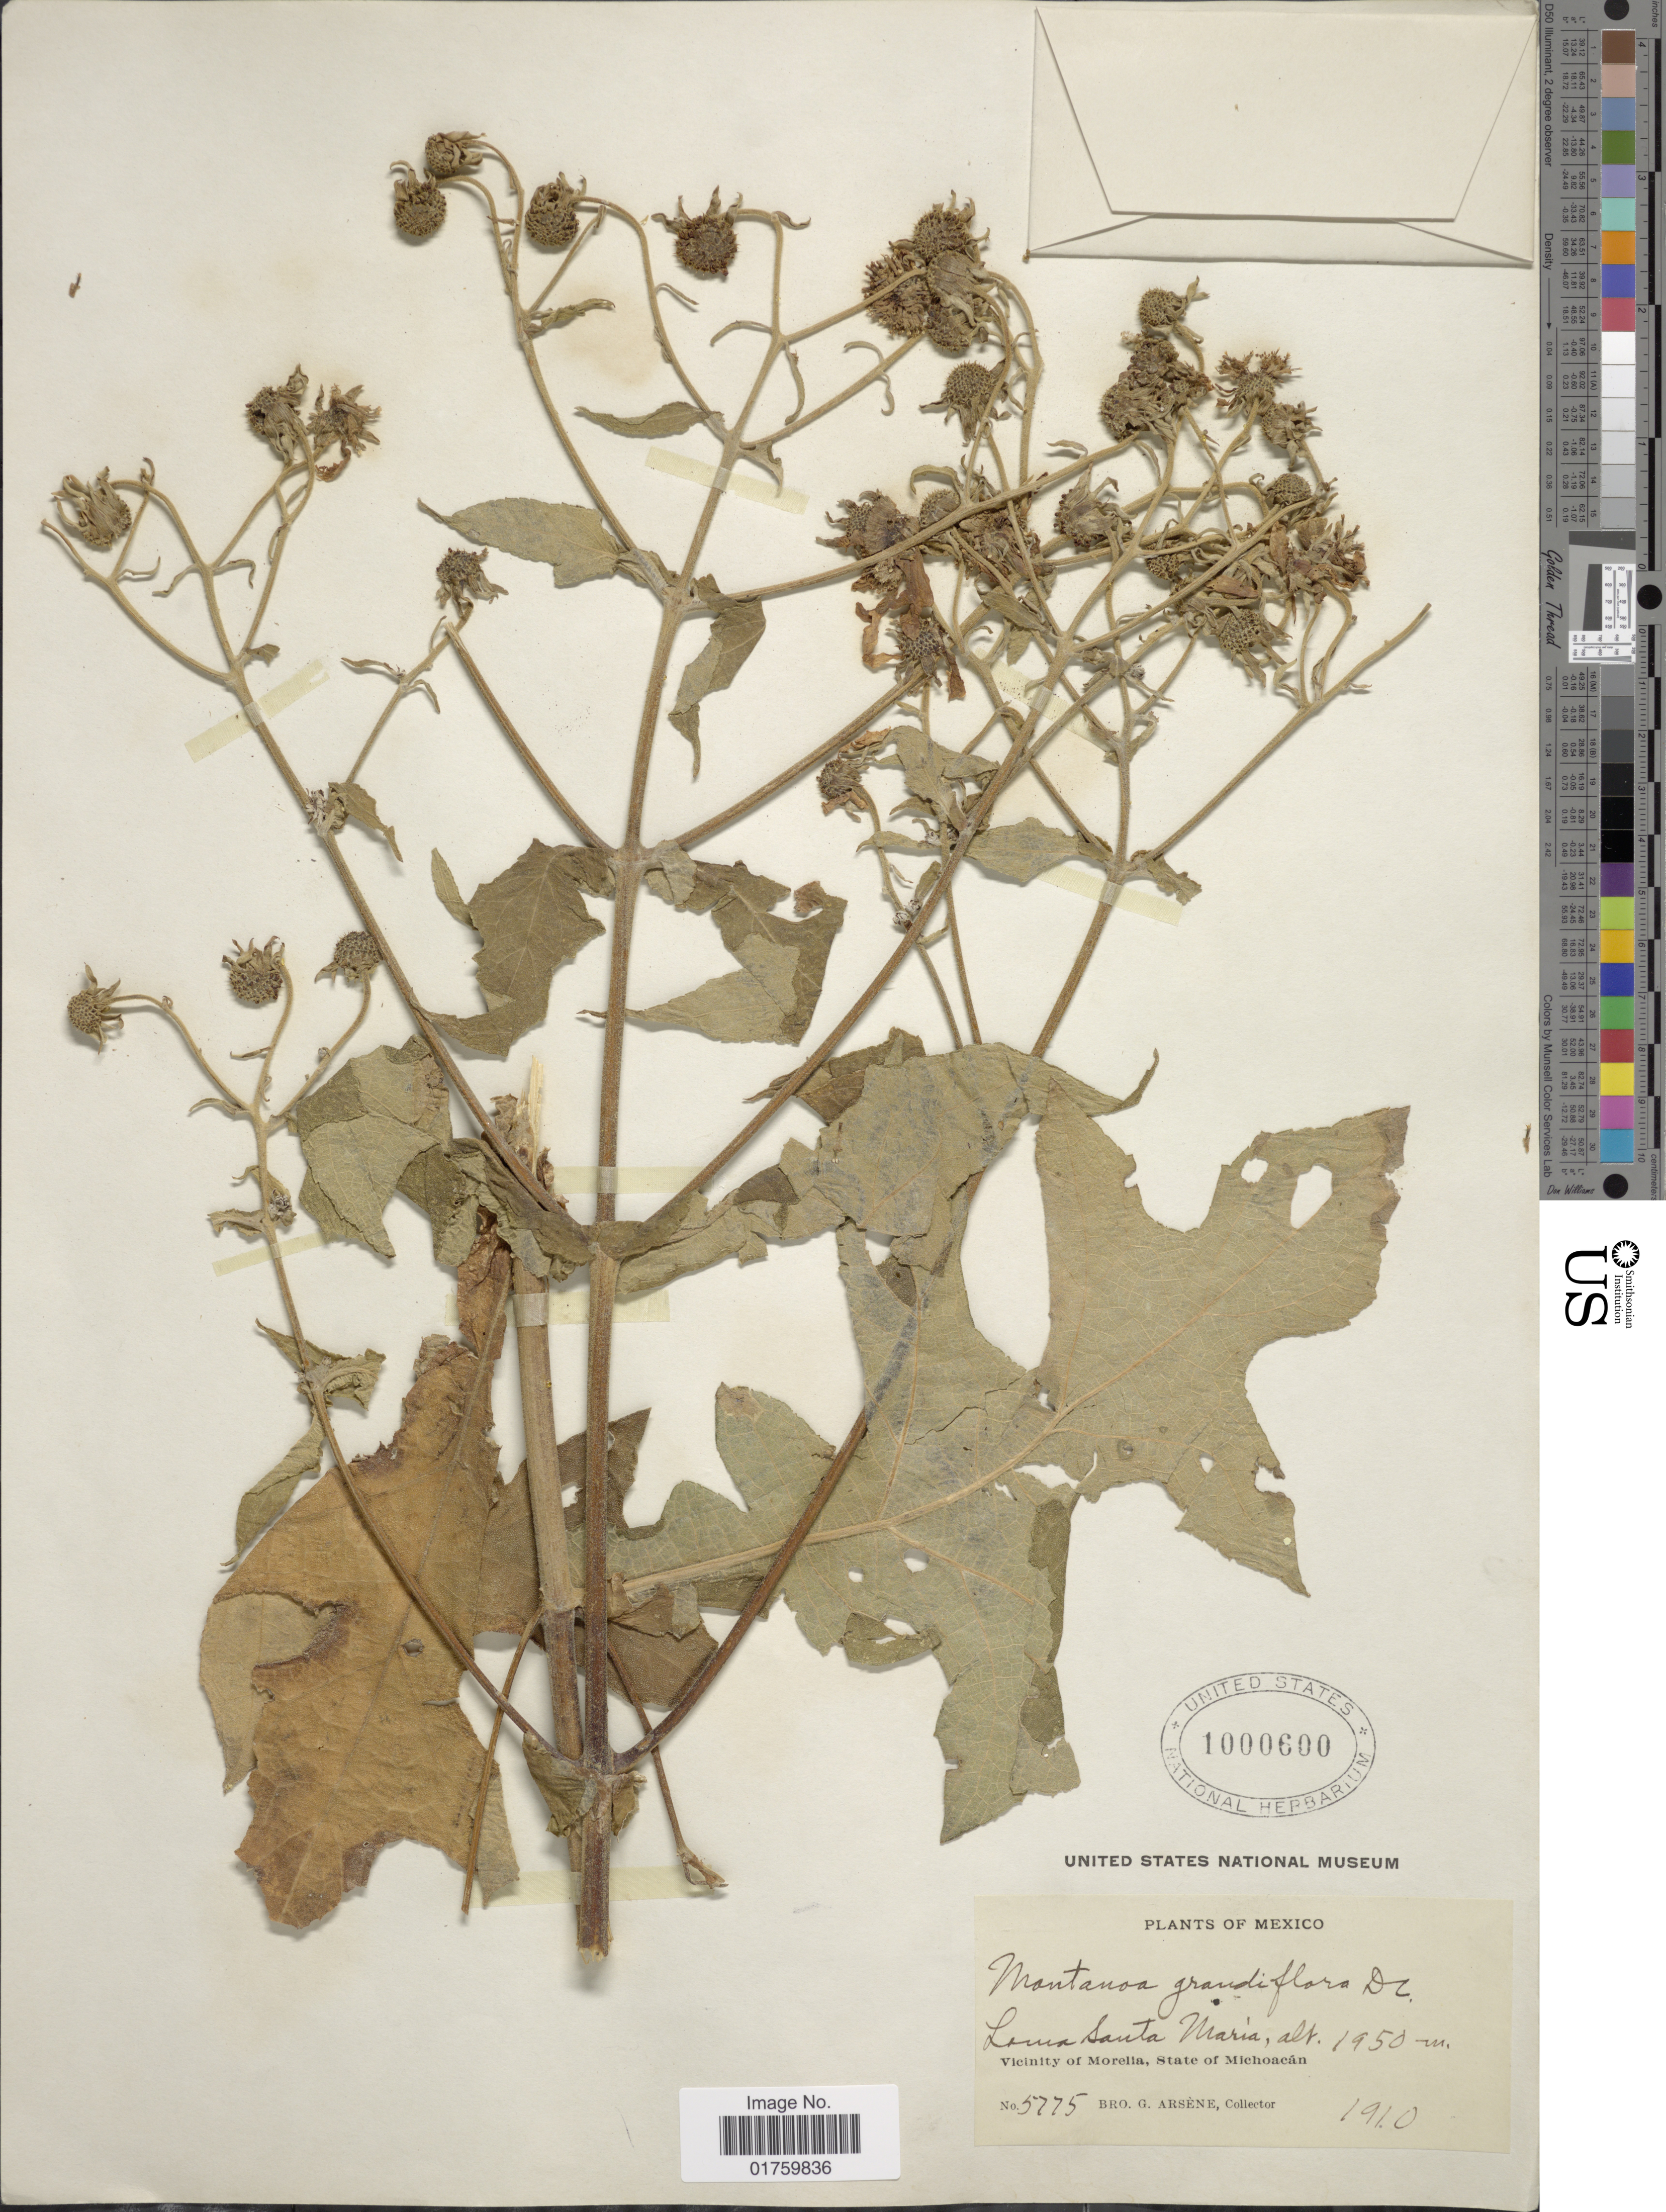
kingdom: Plantae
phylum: Tracheophyta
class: Magnoliopsida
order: Asterales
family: Asteraceae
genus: Montanoa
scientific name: Montanoa grandiflora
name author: Alaman ex DC.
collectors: Bro. G. Arsène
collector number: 5775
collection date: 1910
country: Mexico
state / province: Michoacán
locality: Loma Santa Maria, vicinity of Morelia.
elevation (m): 1950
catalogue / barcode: US 1000600